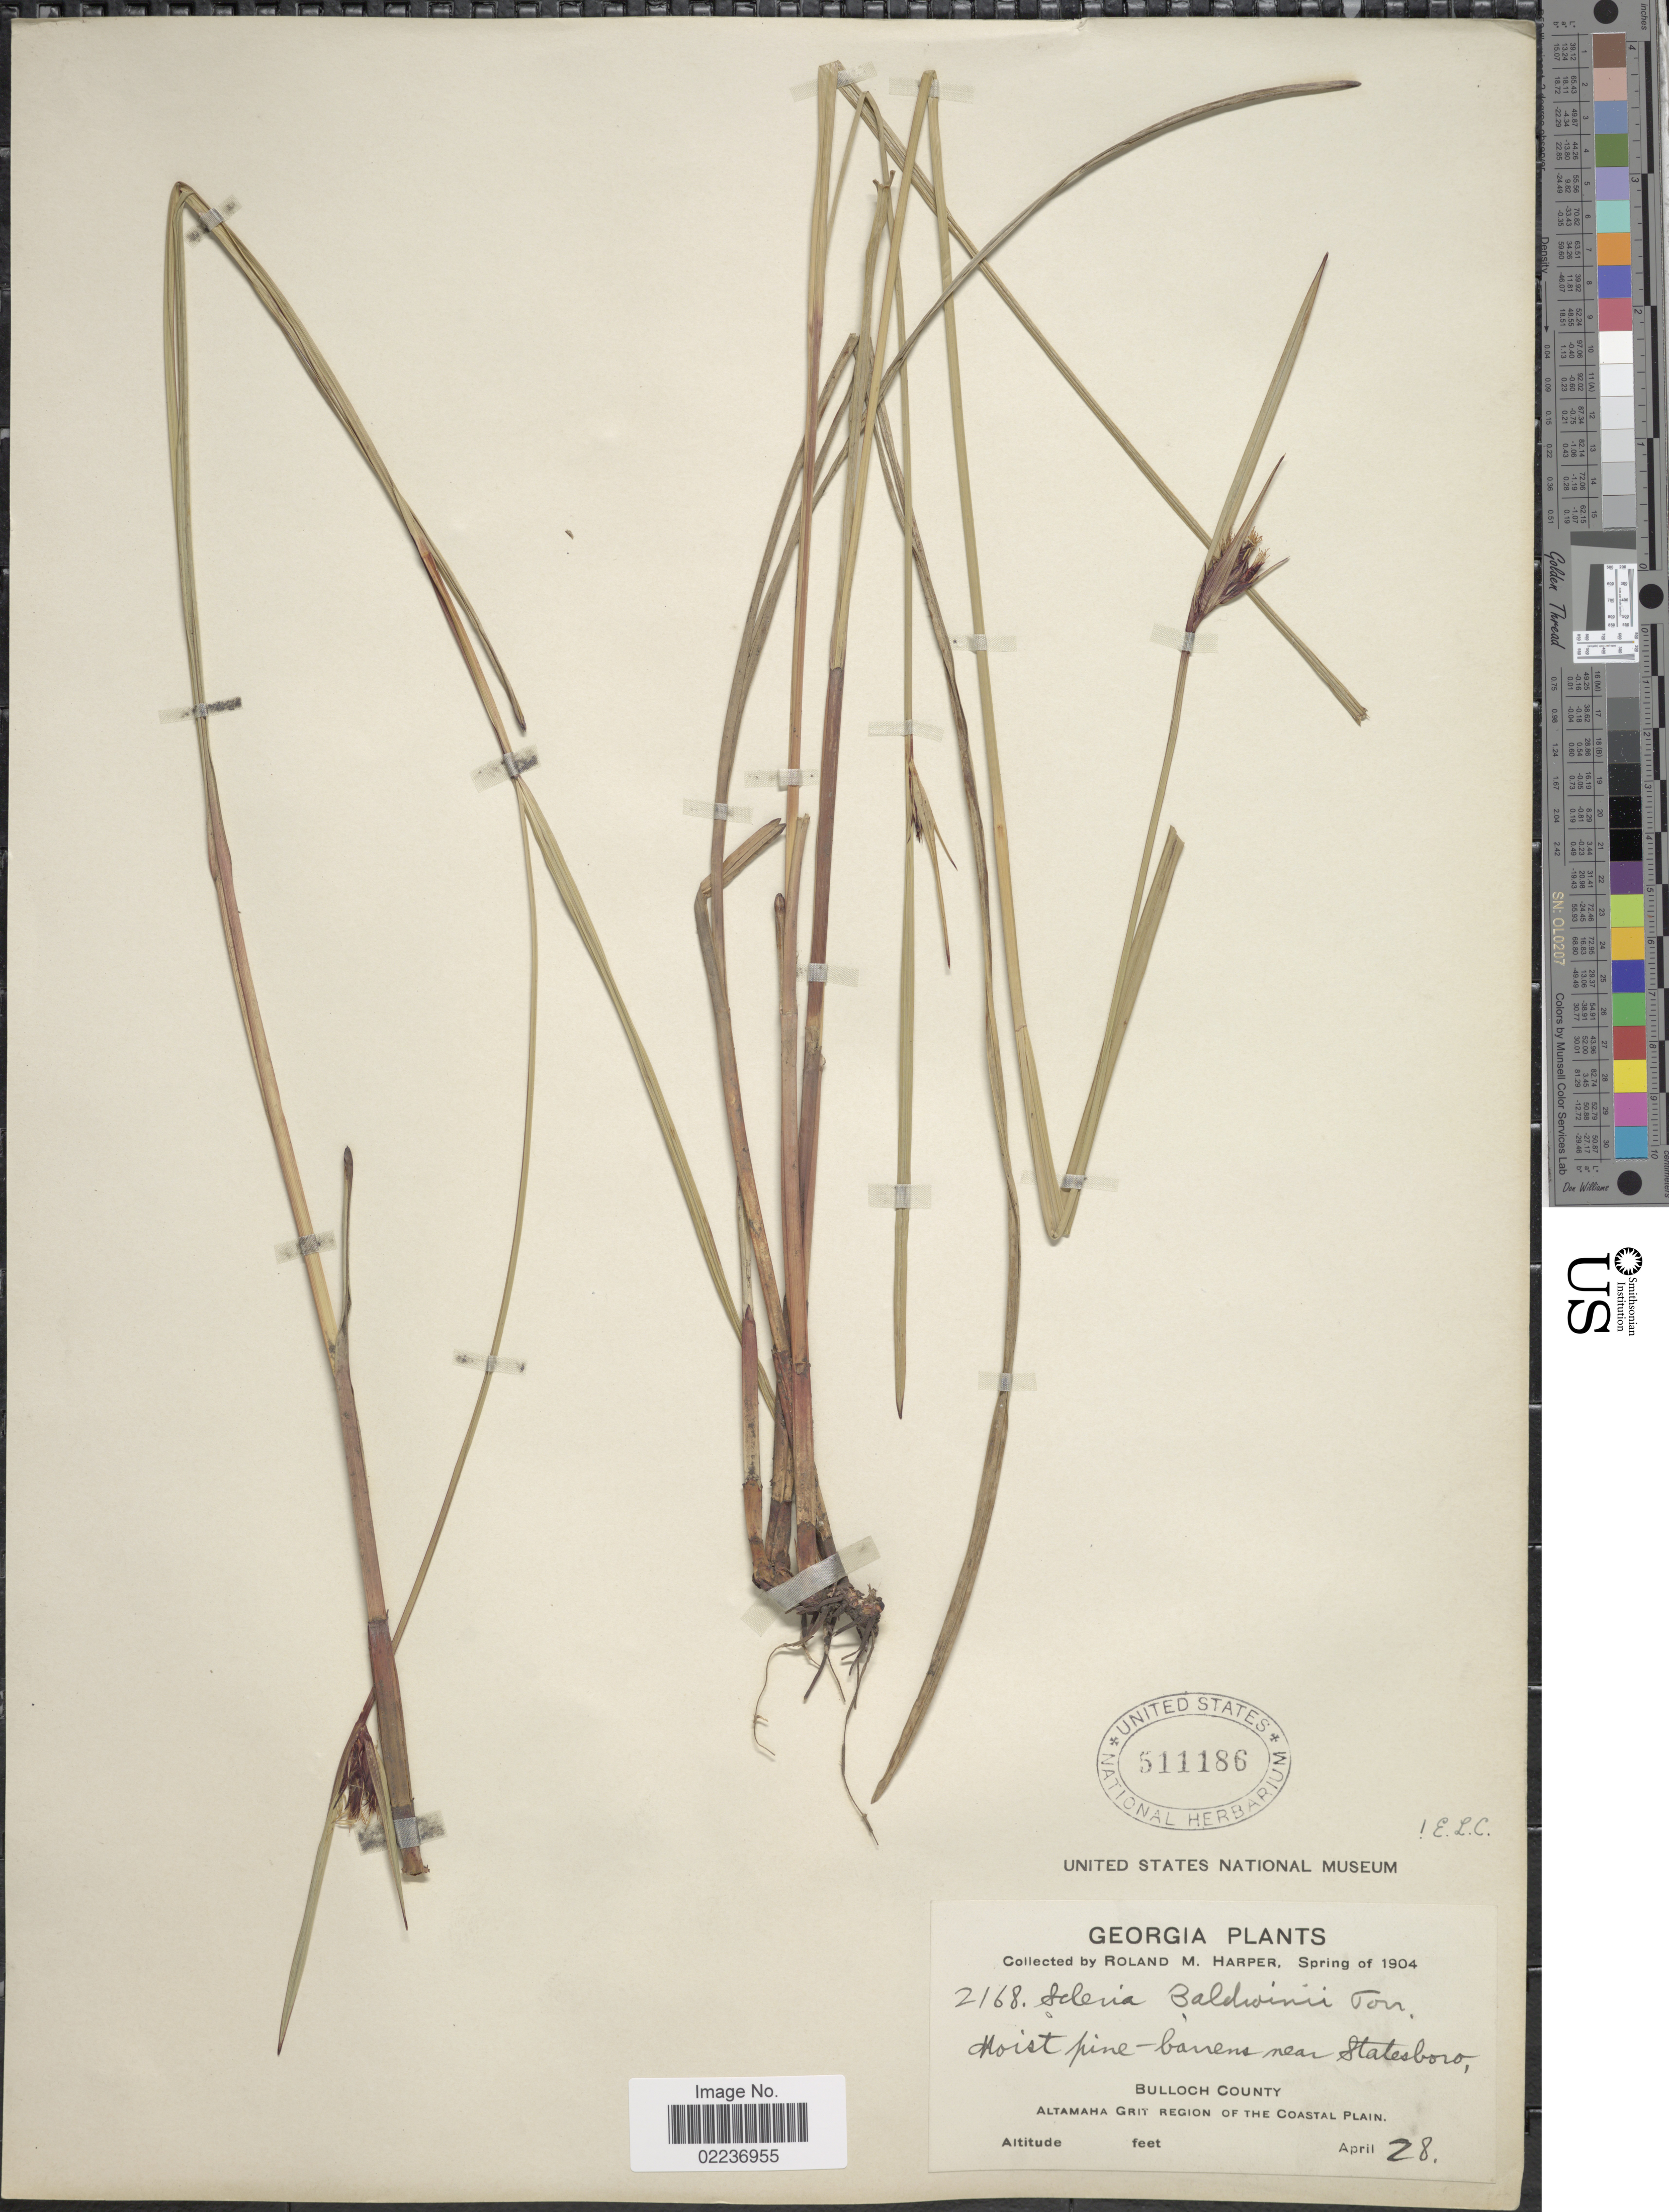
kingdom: Plantae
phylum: Tracheophyta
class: Liliopsida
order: Poales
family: Cyperaceae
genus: Scleria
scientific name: Scleria baldwinii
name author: (Torr.) Steud.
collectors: R. M. Harper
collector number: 2168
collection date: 1904-04-28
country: United States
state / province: Georgia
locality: Moist pine-barrnes near Statesboro, Bulloch County, Altamaha Grit region of the Coastal Plain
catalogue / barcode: US 511186